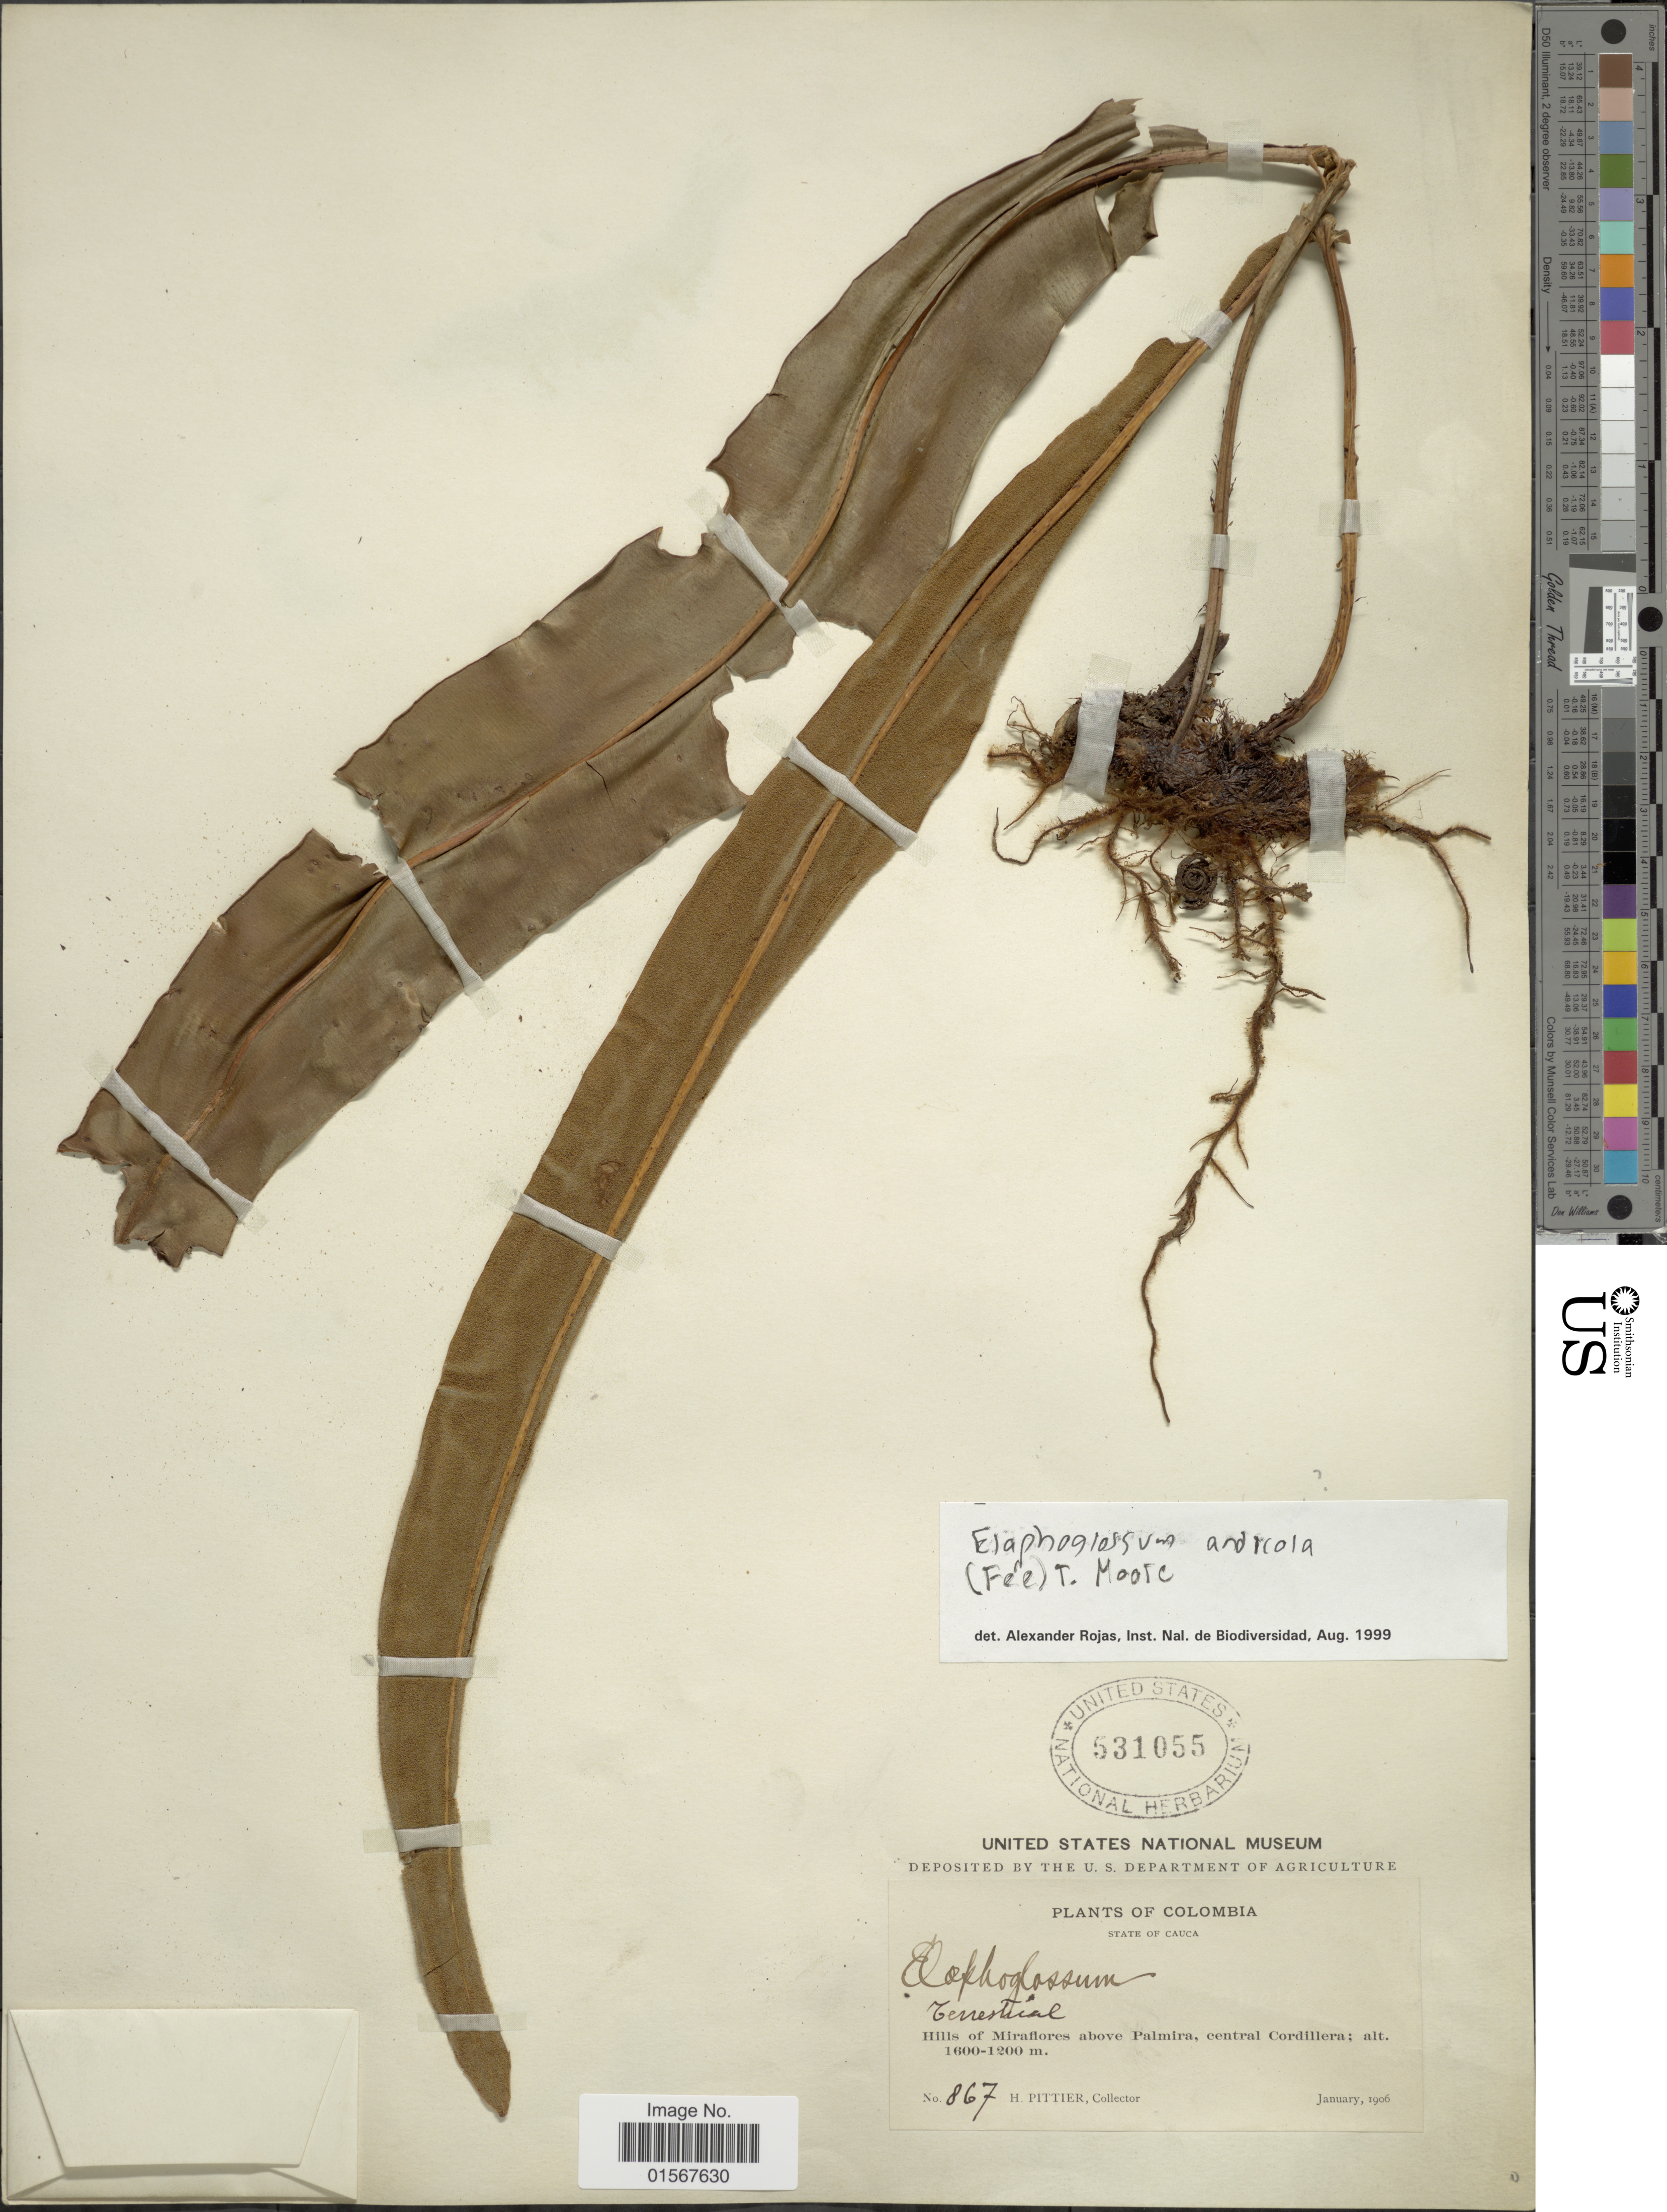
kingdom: Plantae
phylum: Tracheophyta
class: Polypodiopsida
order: Polypodiales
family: Dryopteridaceae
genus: Elaphoglossum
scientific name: Elaphoglossum sporadolepis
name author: (Kunze ex Kuhn) T. Moore ex C. Chr.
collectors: H. F. Pittier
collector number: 867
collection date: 1906-01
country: Colombia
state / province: Cauca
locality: State of Cauca, hills of Miraflores above Palmira, Central Cordillera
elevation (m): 1200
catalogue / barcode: US 531055